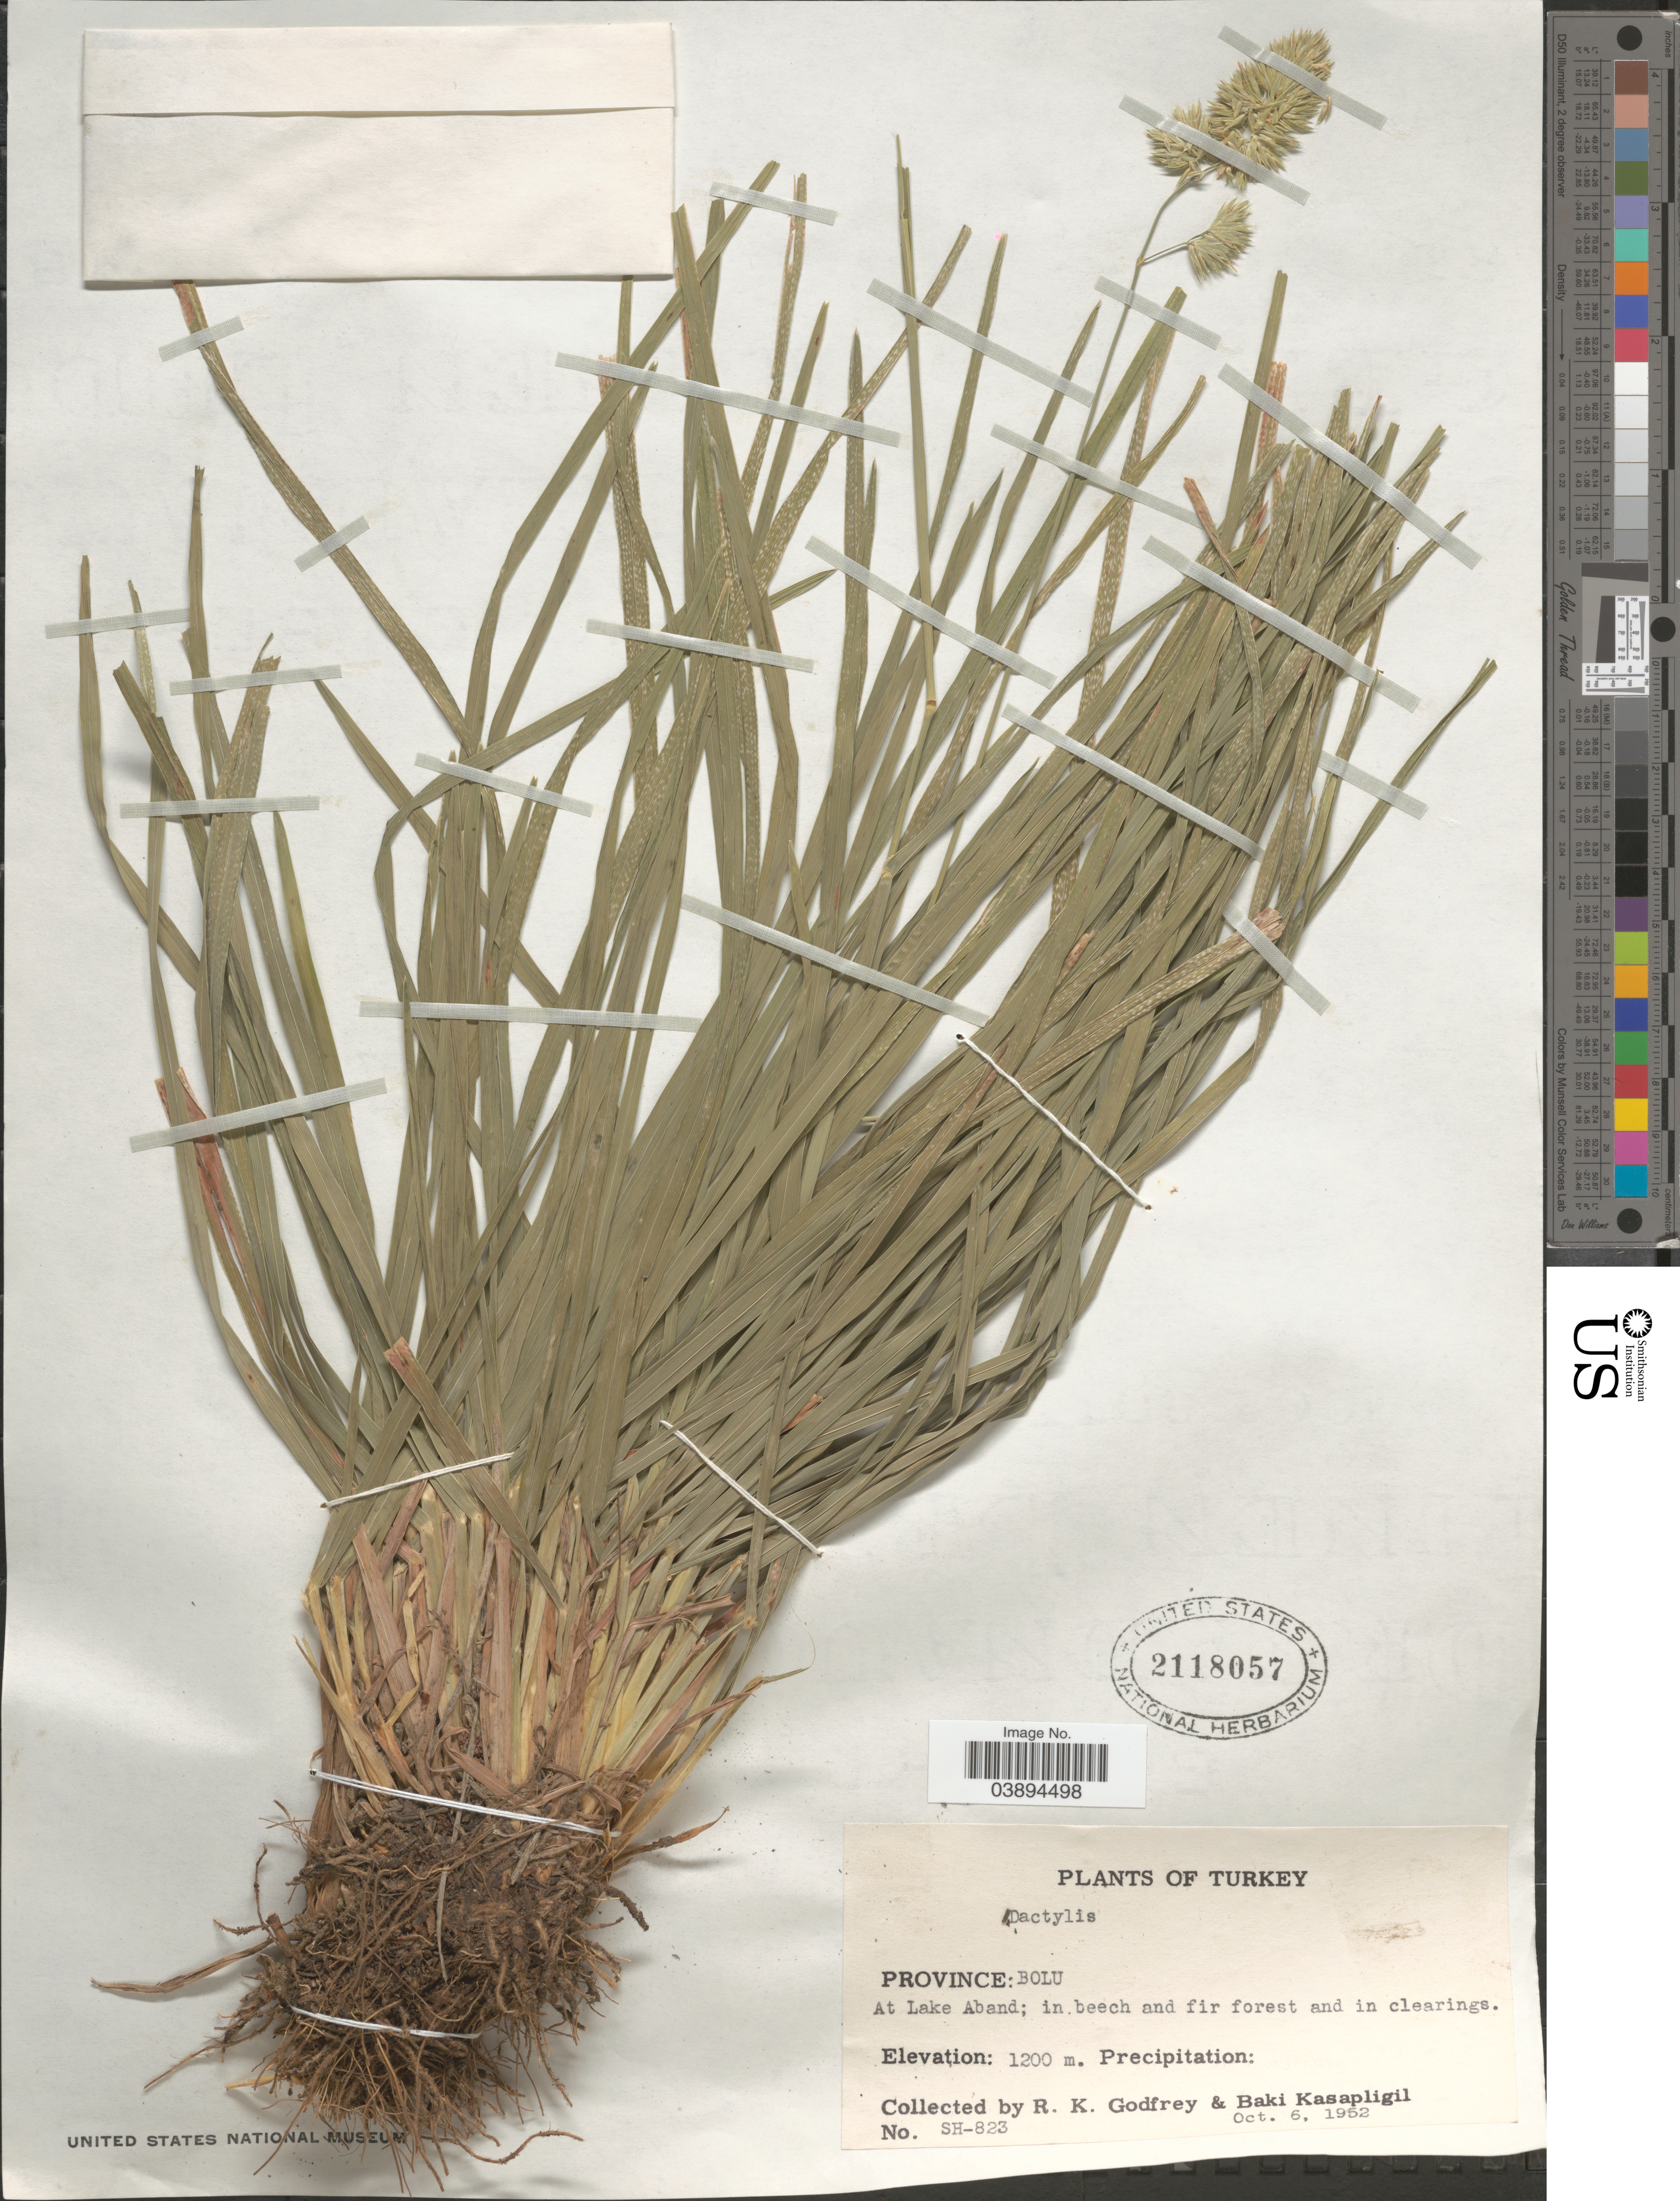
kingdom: Plantae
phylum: Tracheophyta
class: Liliopsida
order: Poales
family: Poaceae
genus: Dactylis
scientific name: Dactylis sp.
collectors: R. K. Godfrey & B. Kasapligil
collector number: SH-823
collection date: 1952-10-06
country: Turkey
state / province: Bolu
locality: At Lake Aband; in beech and fir forest and in clearings.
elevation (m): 1200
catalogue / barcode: US 2118057